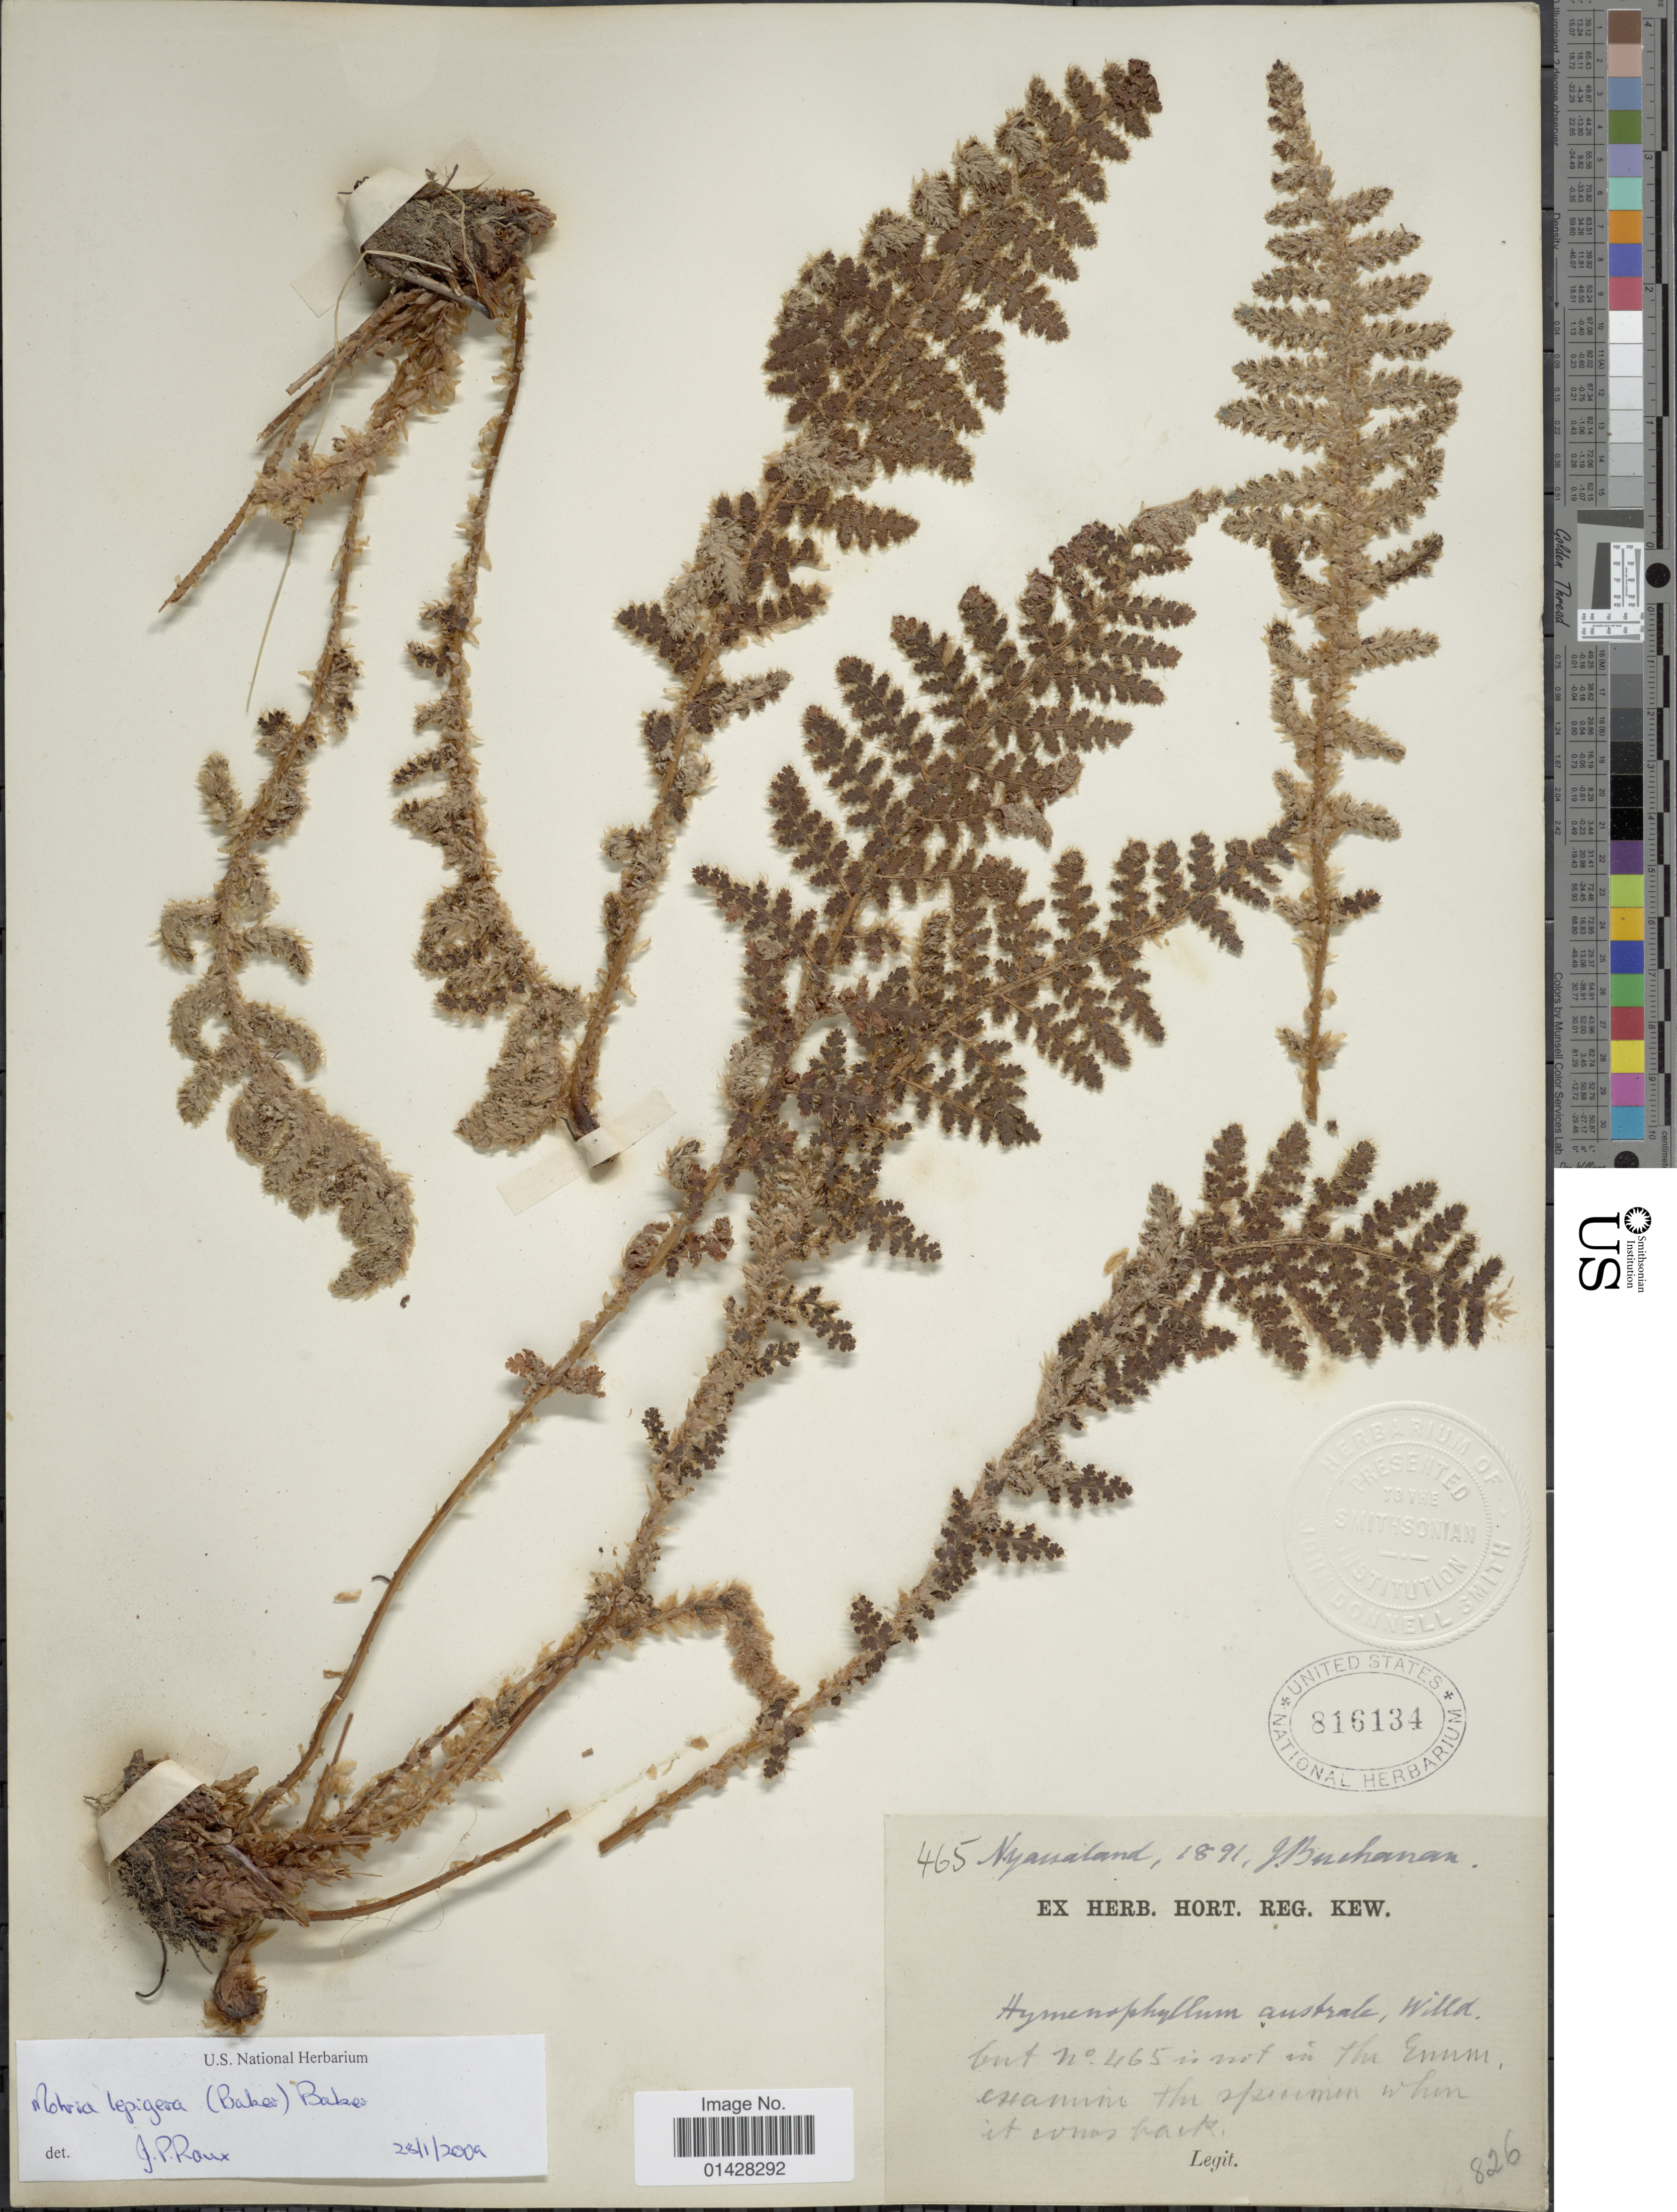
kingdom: Plantae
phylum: Tracheophyta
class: Polypodiopsida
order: Schizaeales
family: Anemiaceae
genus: Anemia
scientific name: Anemia lepigera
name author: (Baker) Christenh.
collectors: J. Buchanan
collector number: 465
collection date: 1891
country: Malawi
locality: Nyassaland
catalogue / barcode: US 816134